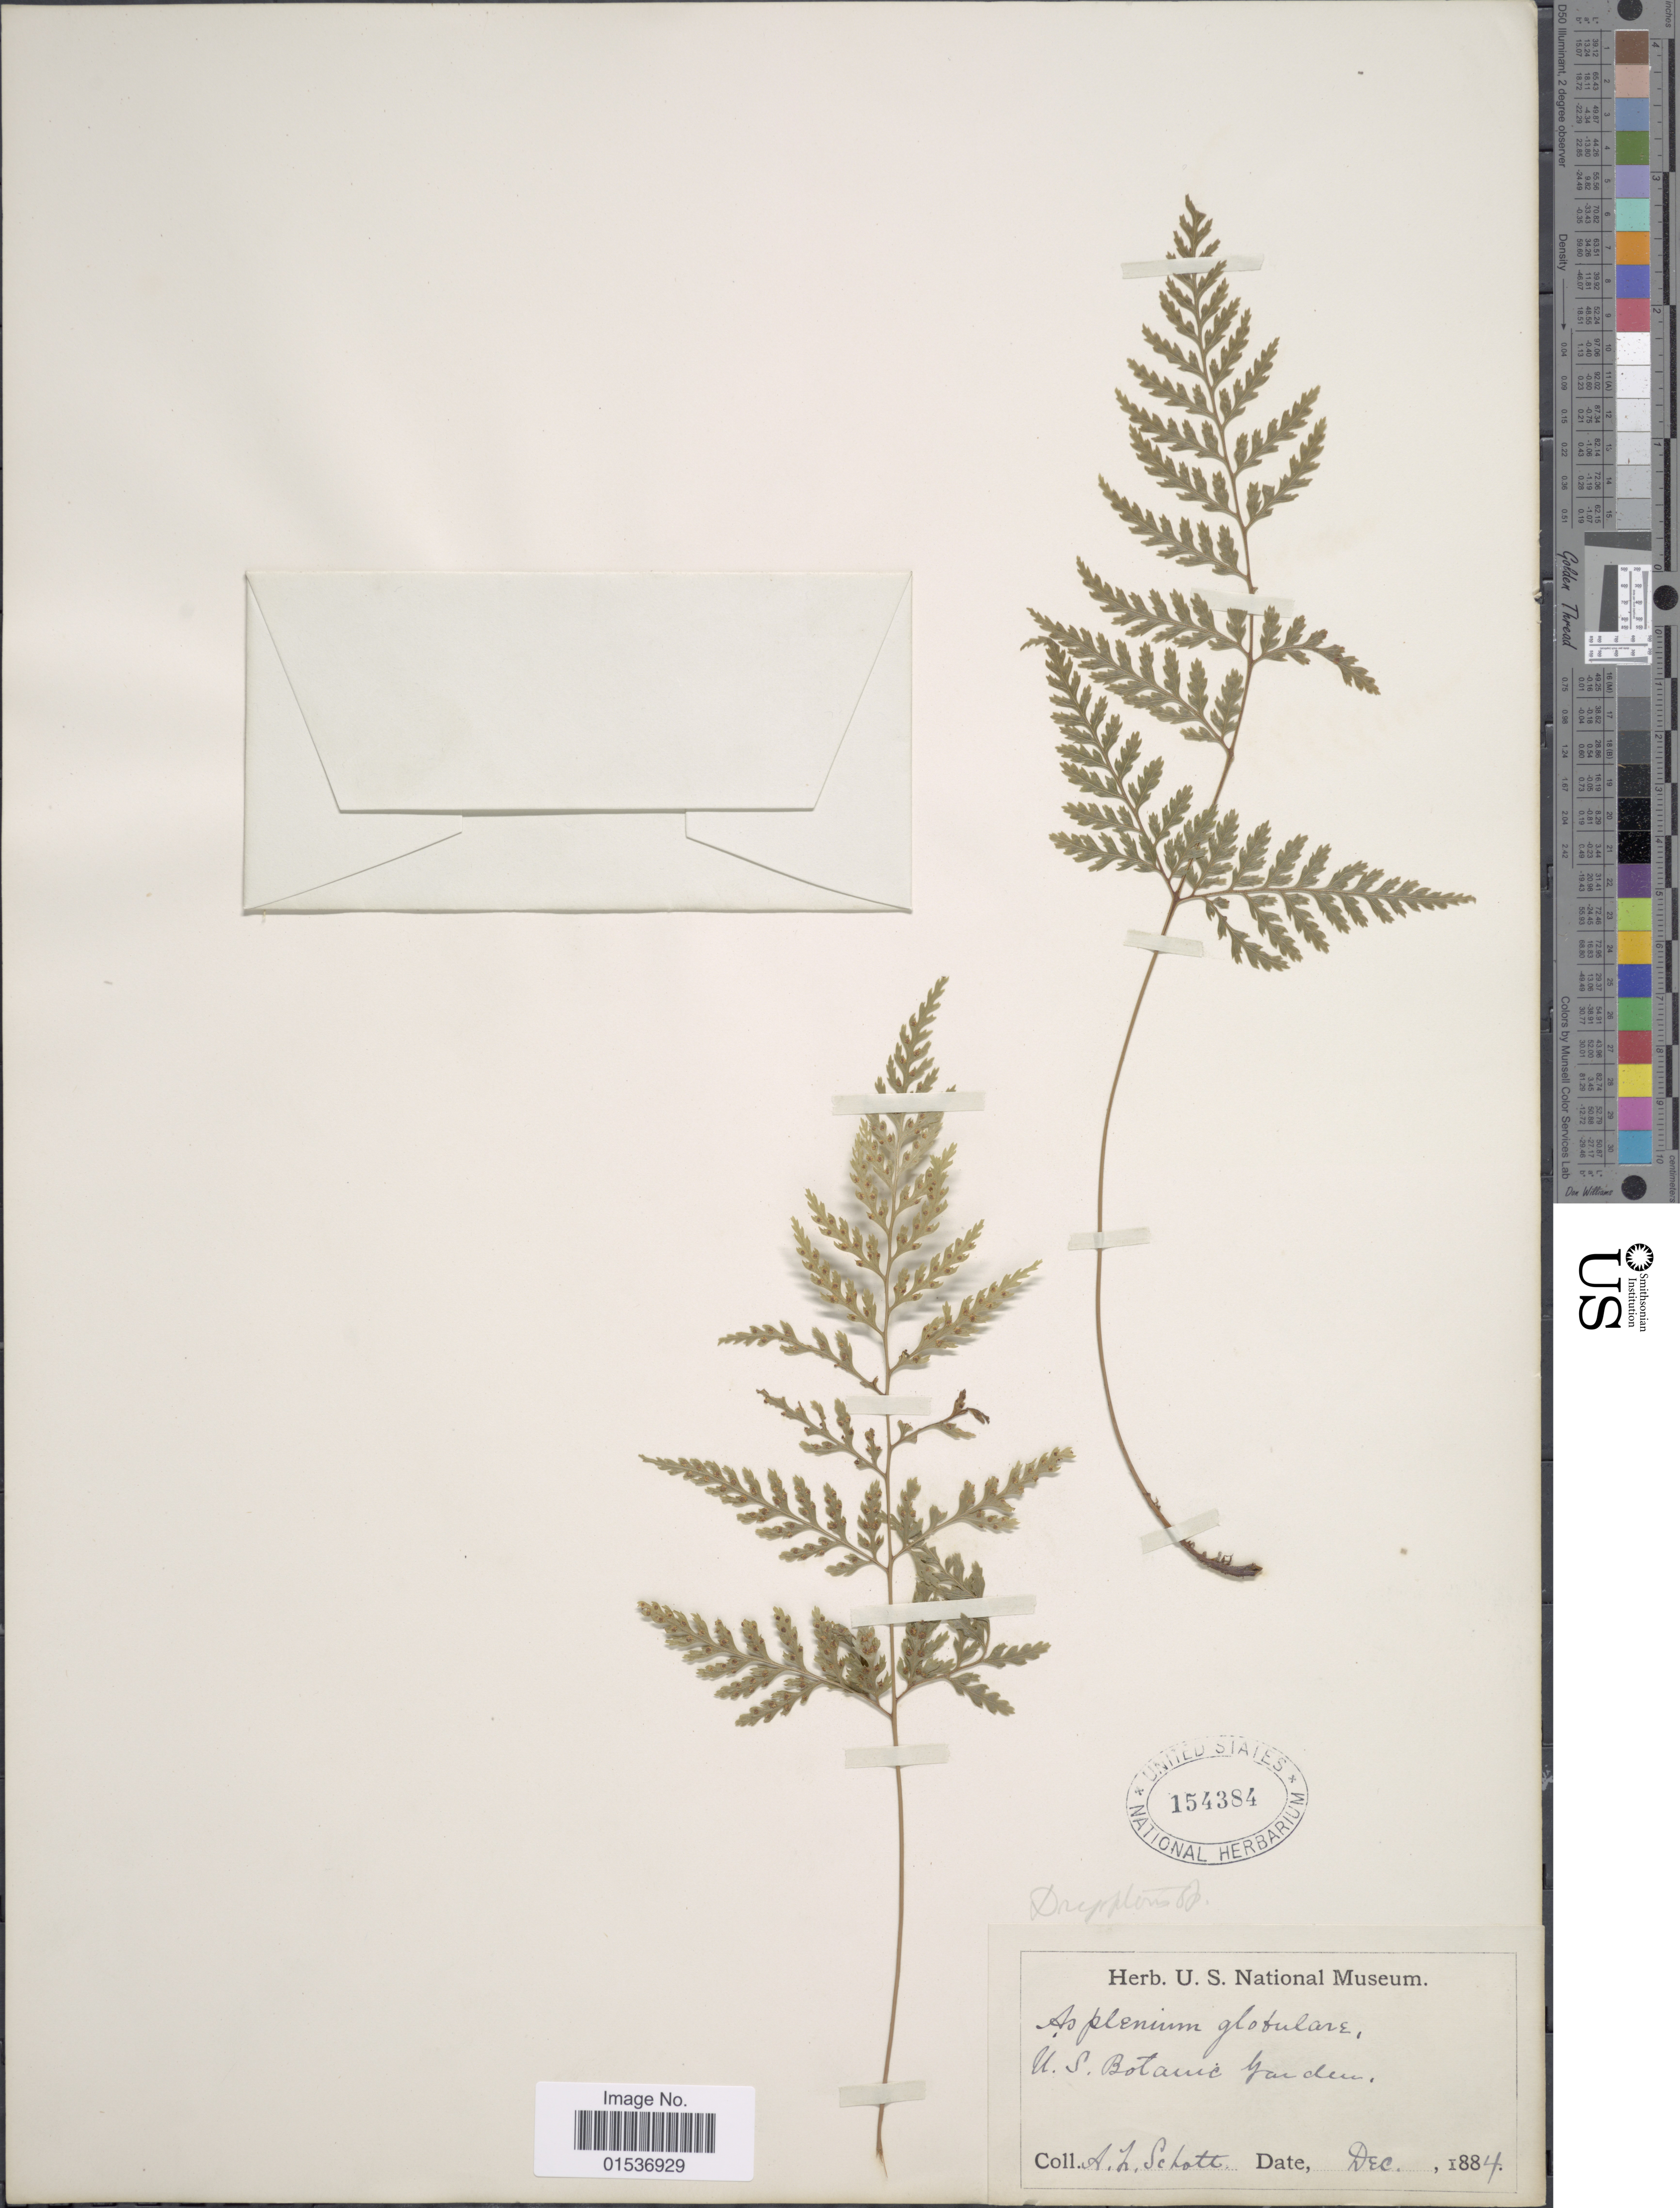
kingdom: Plantae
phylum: Tracheophyta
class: Polypodiopsida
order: Polypodiales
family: Thelypteridaceae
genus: Thelypteris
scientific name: Thelypteris sp.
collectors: A. L. Schott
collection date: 1884-12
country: United States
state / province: District of Columbia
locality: U.S. Botanical Garden.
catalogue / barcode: US 154384